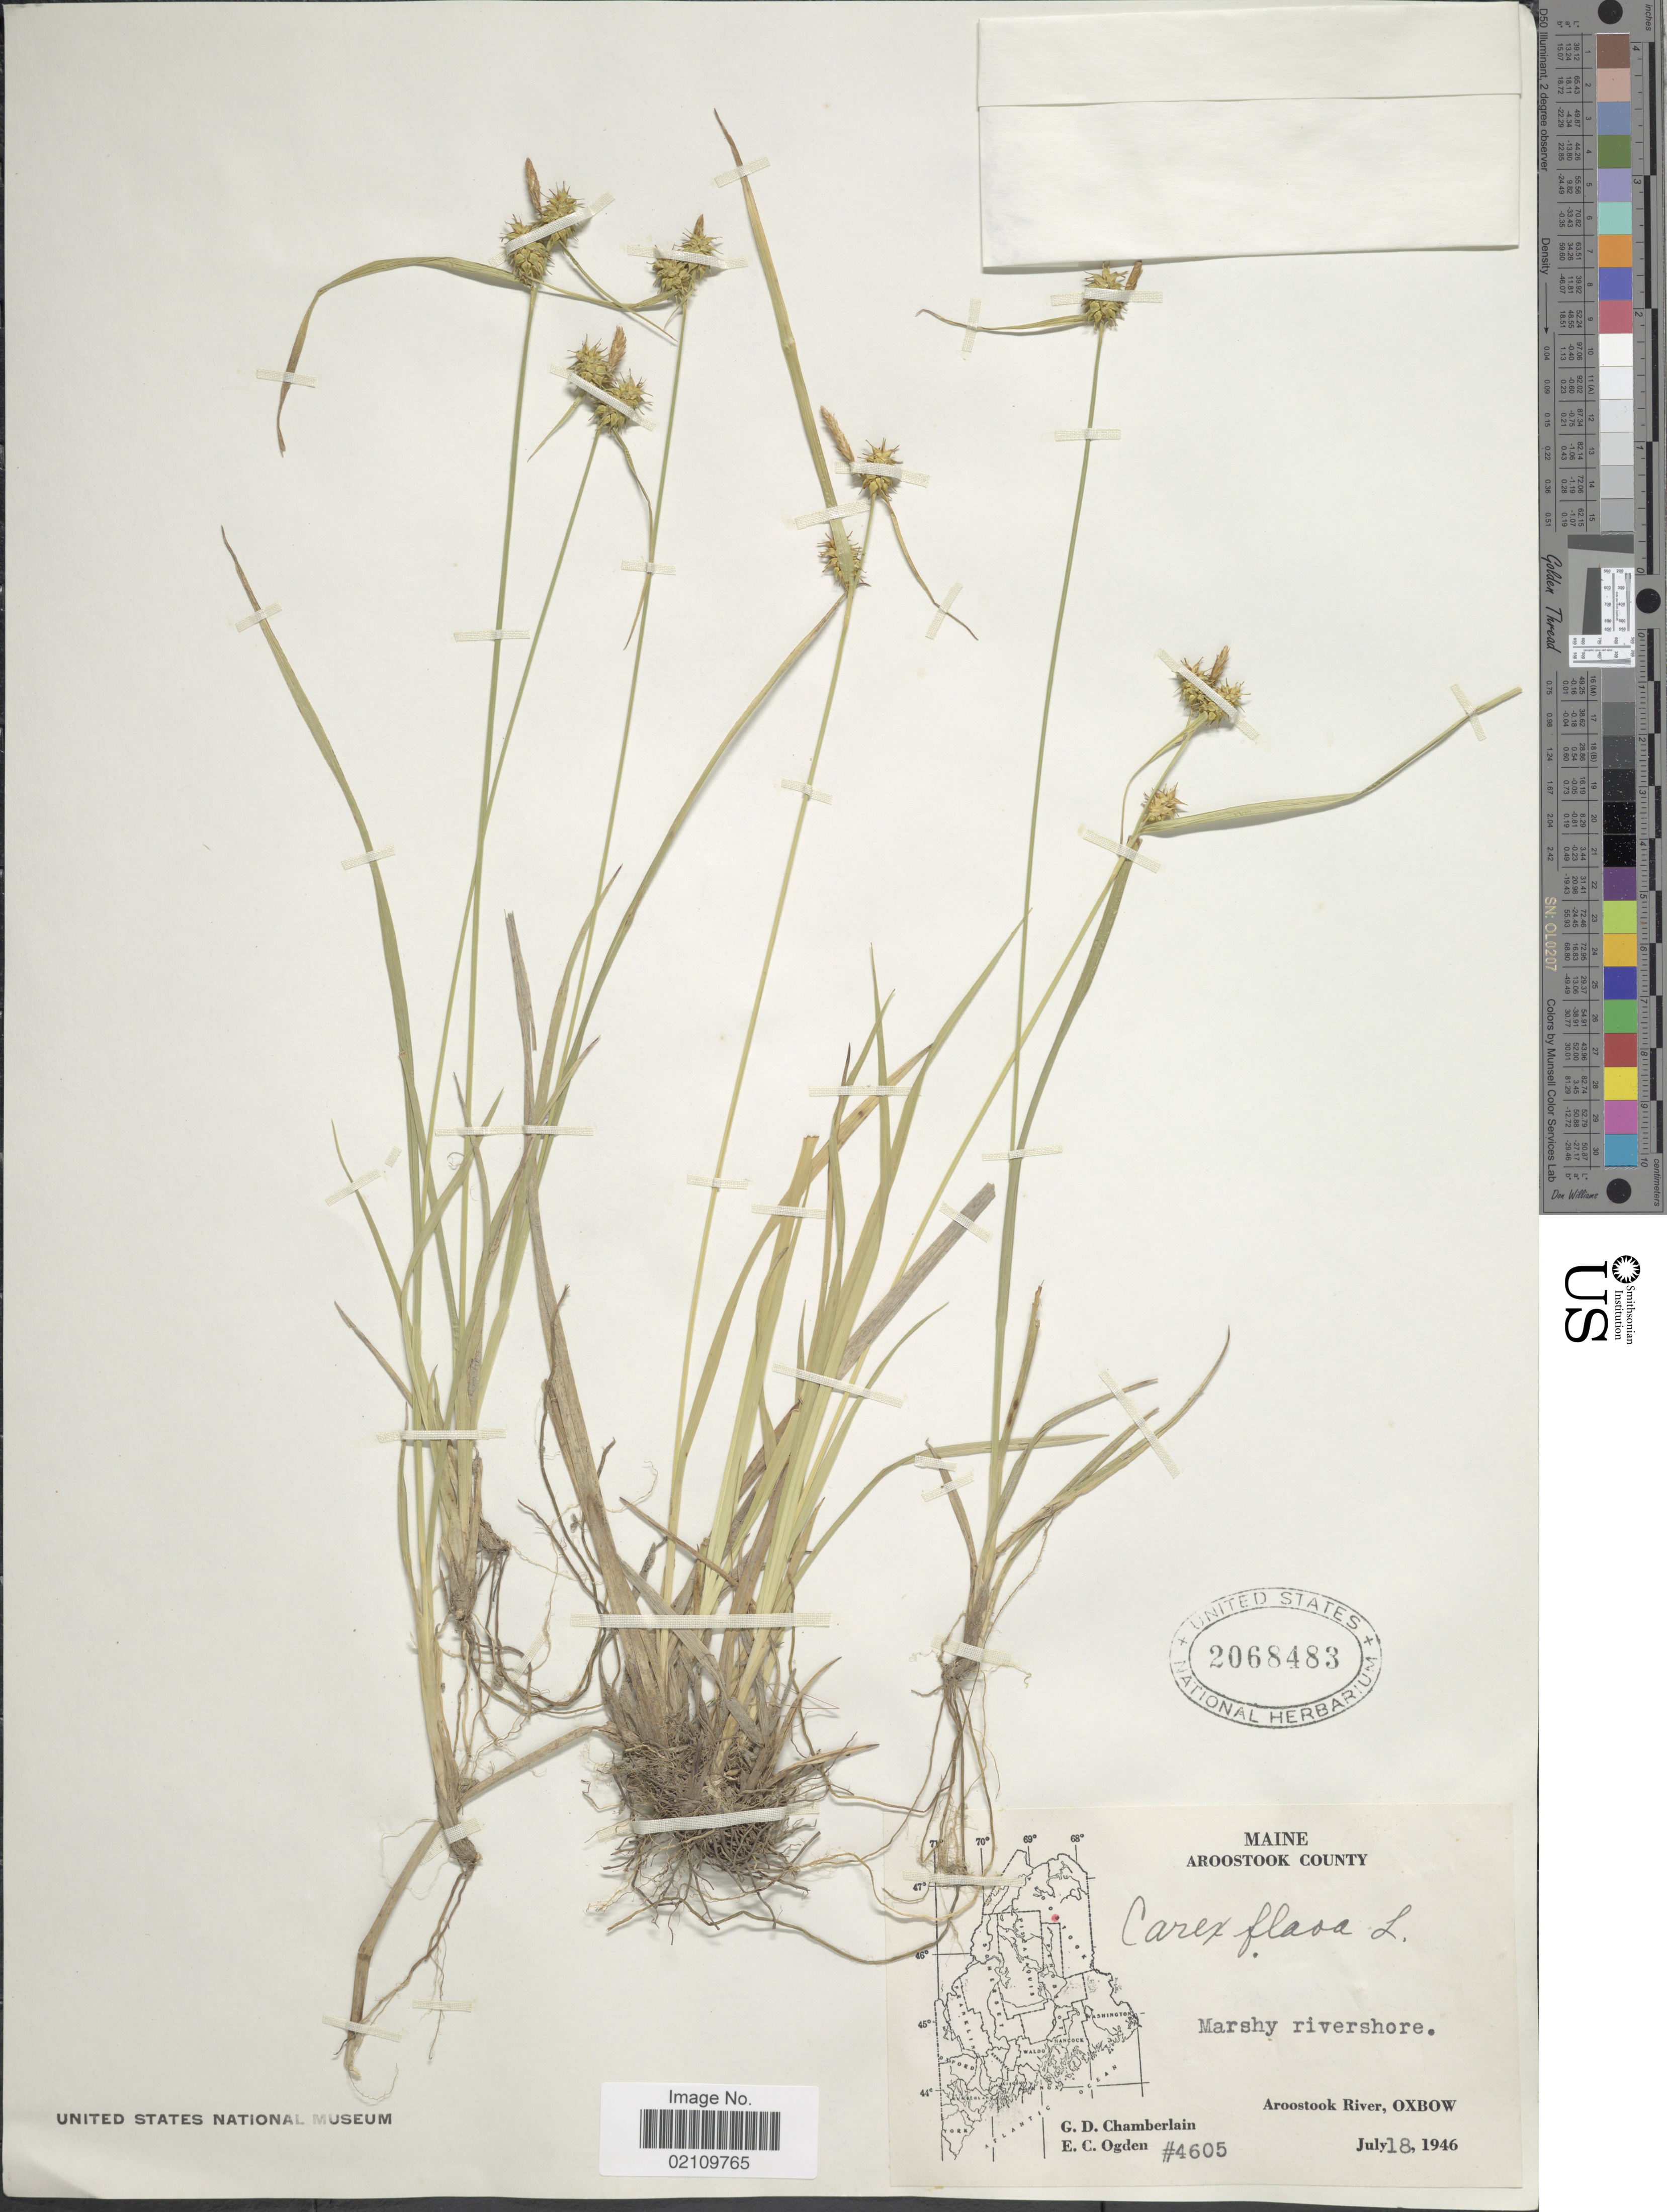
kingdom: Plantae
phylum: Tracheophyta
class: Liliopsida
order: Poales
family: Cyperaceae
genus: Carex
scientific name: Carex flava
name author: L.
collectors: G. D. Chamberlain & E. Ogden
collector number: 4605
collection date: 1946-07-18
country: United States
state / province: Maine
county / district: Aroostook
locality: Aroostook River, Oxbow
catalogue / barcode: US 2068483